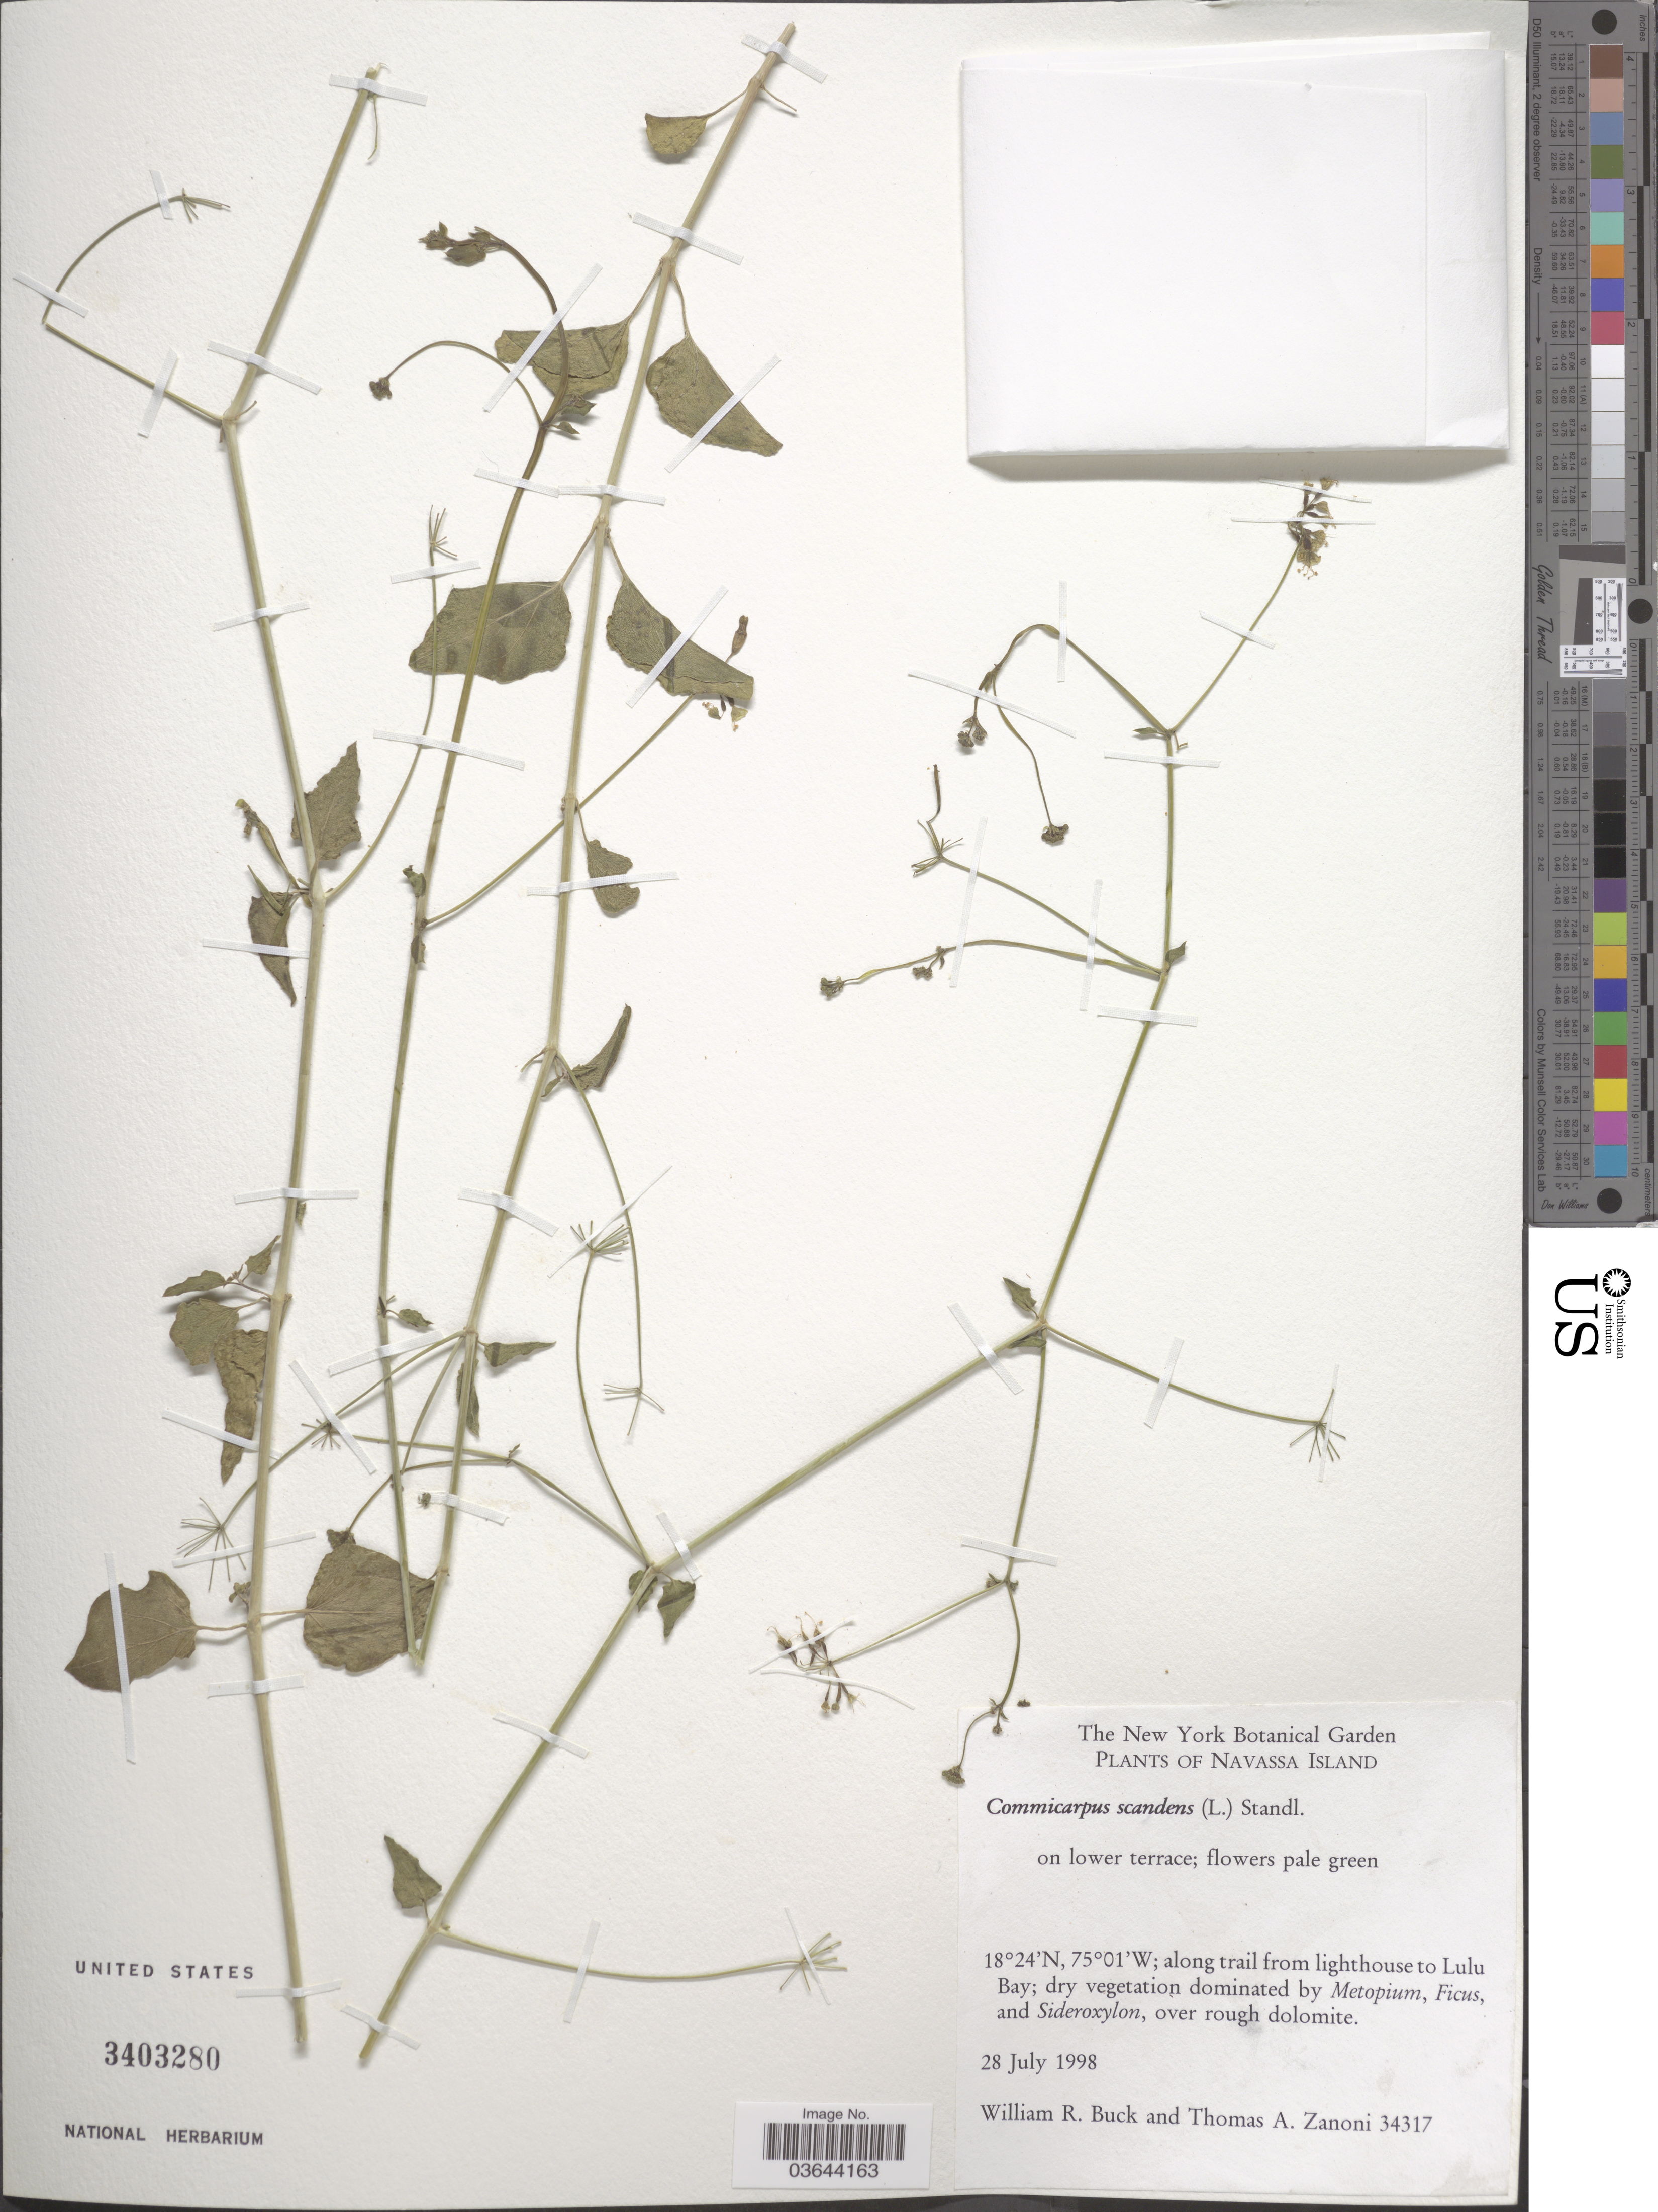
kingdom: Plantae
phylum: Tracheophyta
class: Magnoliopsida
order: Caryophyllales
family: Nyctaginaceae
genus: Commicarpus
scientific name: Commicarpus scandens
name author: (L.) Standl.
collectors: W. R. Buck & T. A. Zanoni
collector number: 34317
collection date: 1998-07-28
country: Navassa Island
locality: Along trail from lighthouse to Lulu Bay.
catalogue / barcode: US 3403280